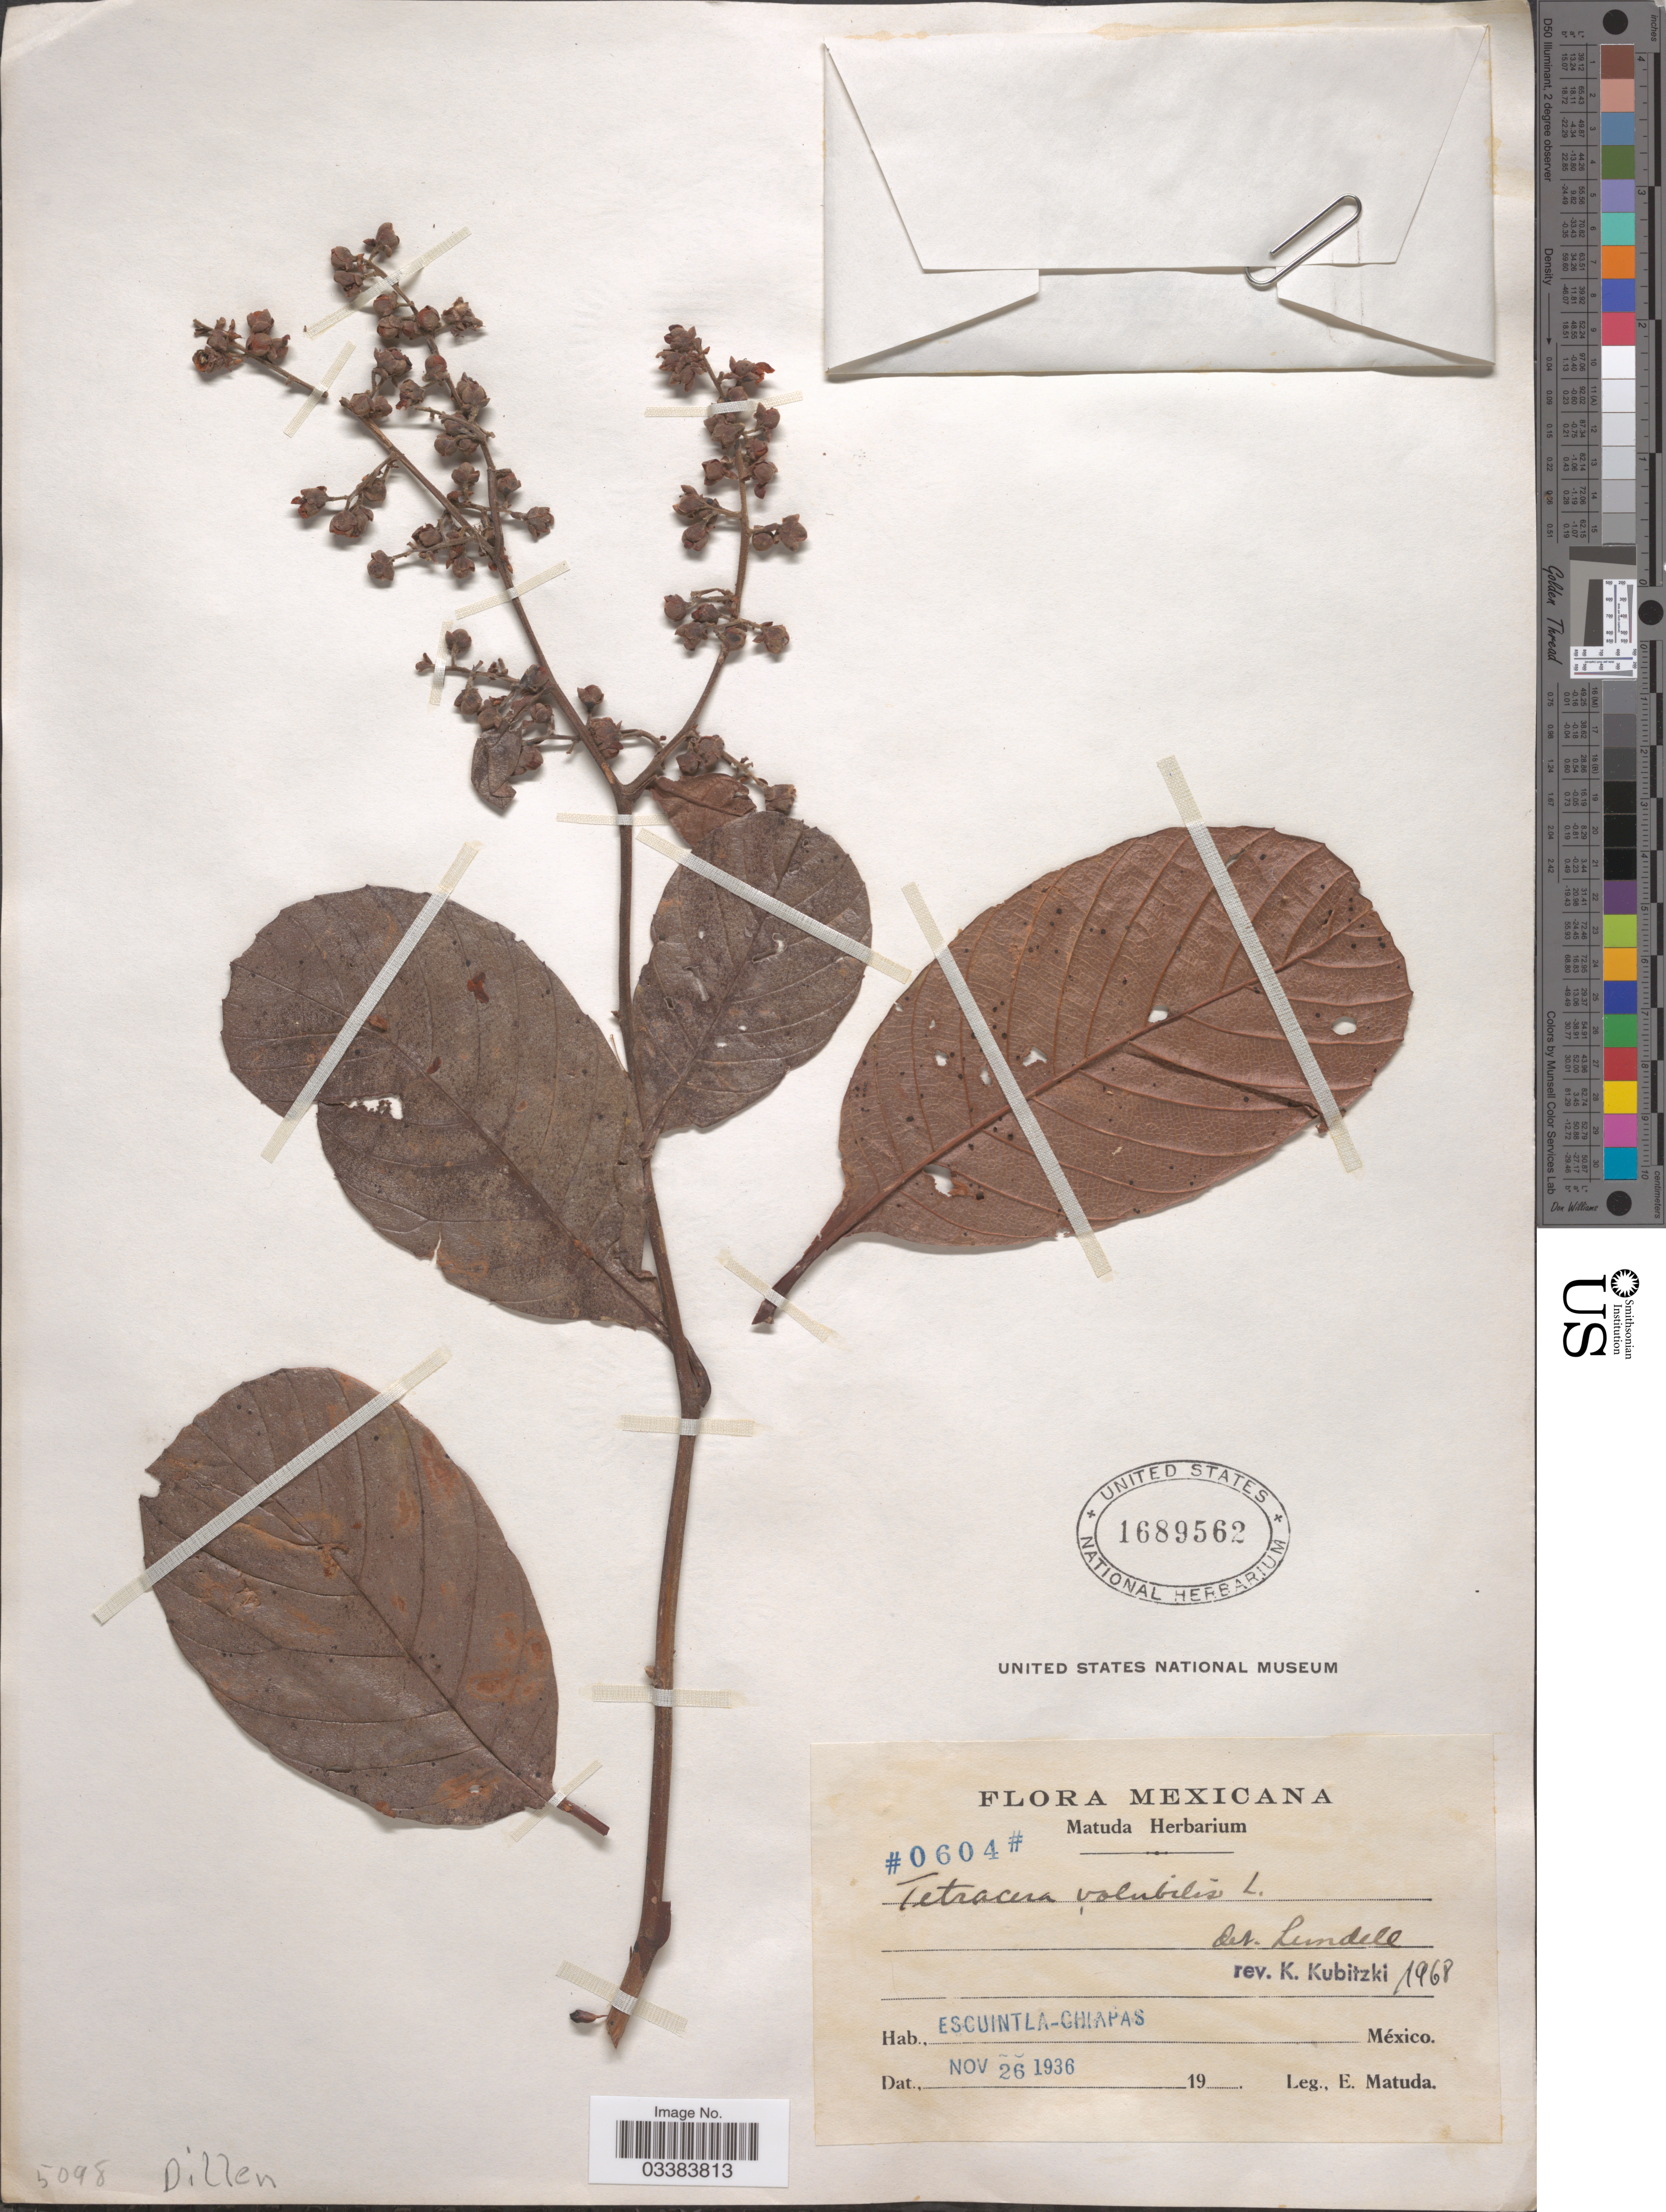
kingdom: Plantae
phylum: Tracheophyta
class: Magnoliopsida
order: Dilleniales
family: Dilleniaceae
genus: Tetracera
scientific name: Tetracera volubilis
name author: L.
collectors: E. Matuda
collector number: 0604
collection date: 1936-11-26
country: Mexico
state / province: Chiapas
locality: Escuintla.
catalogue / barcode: US 1689562